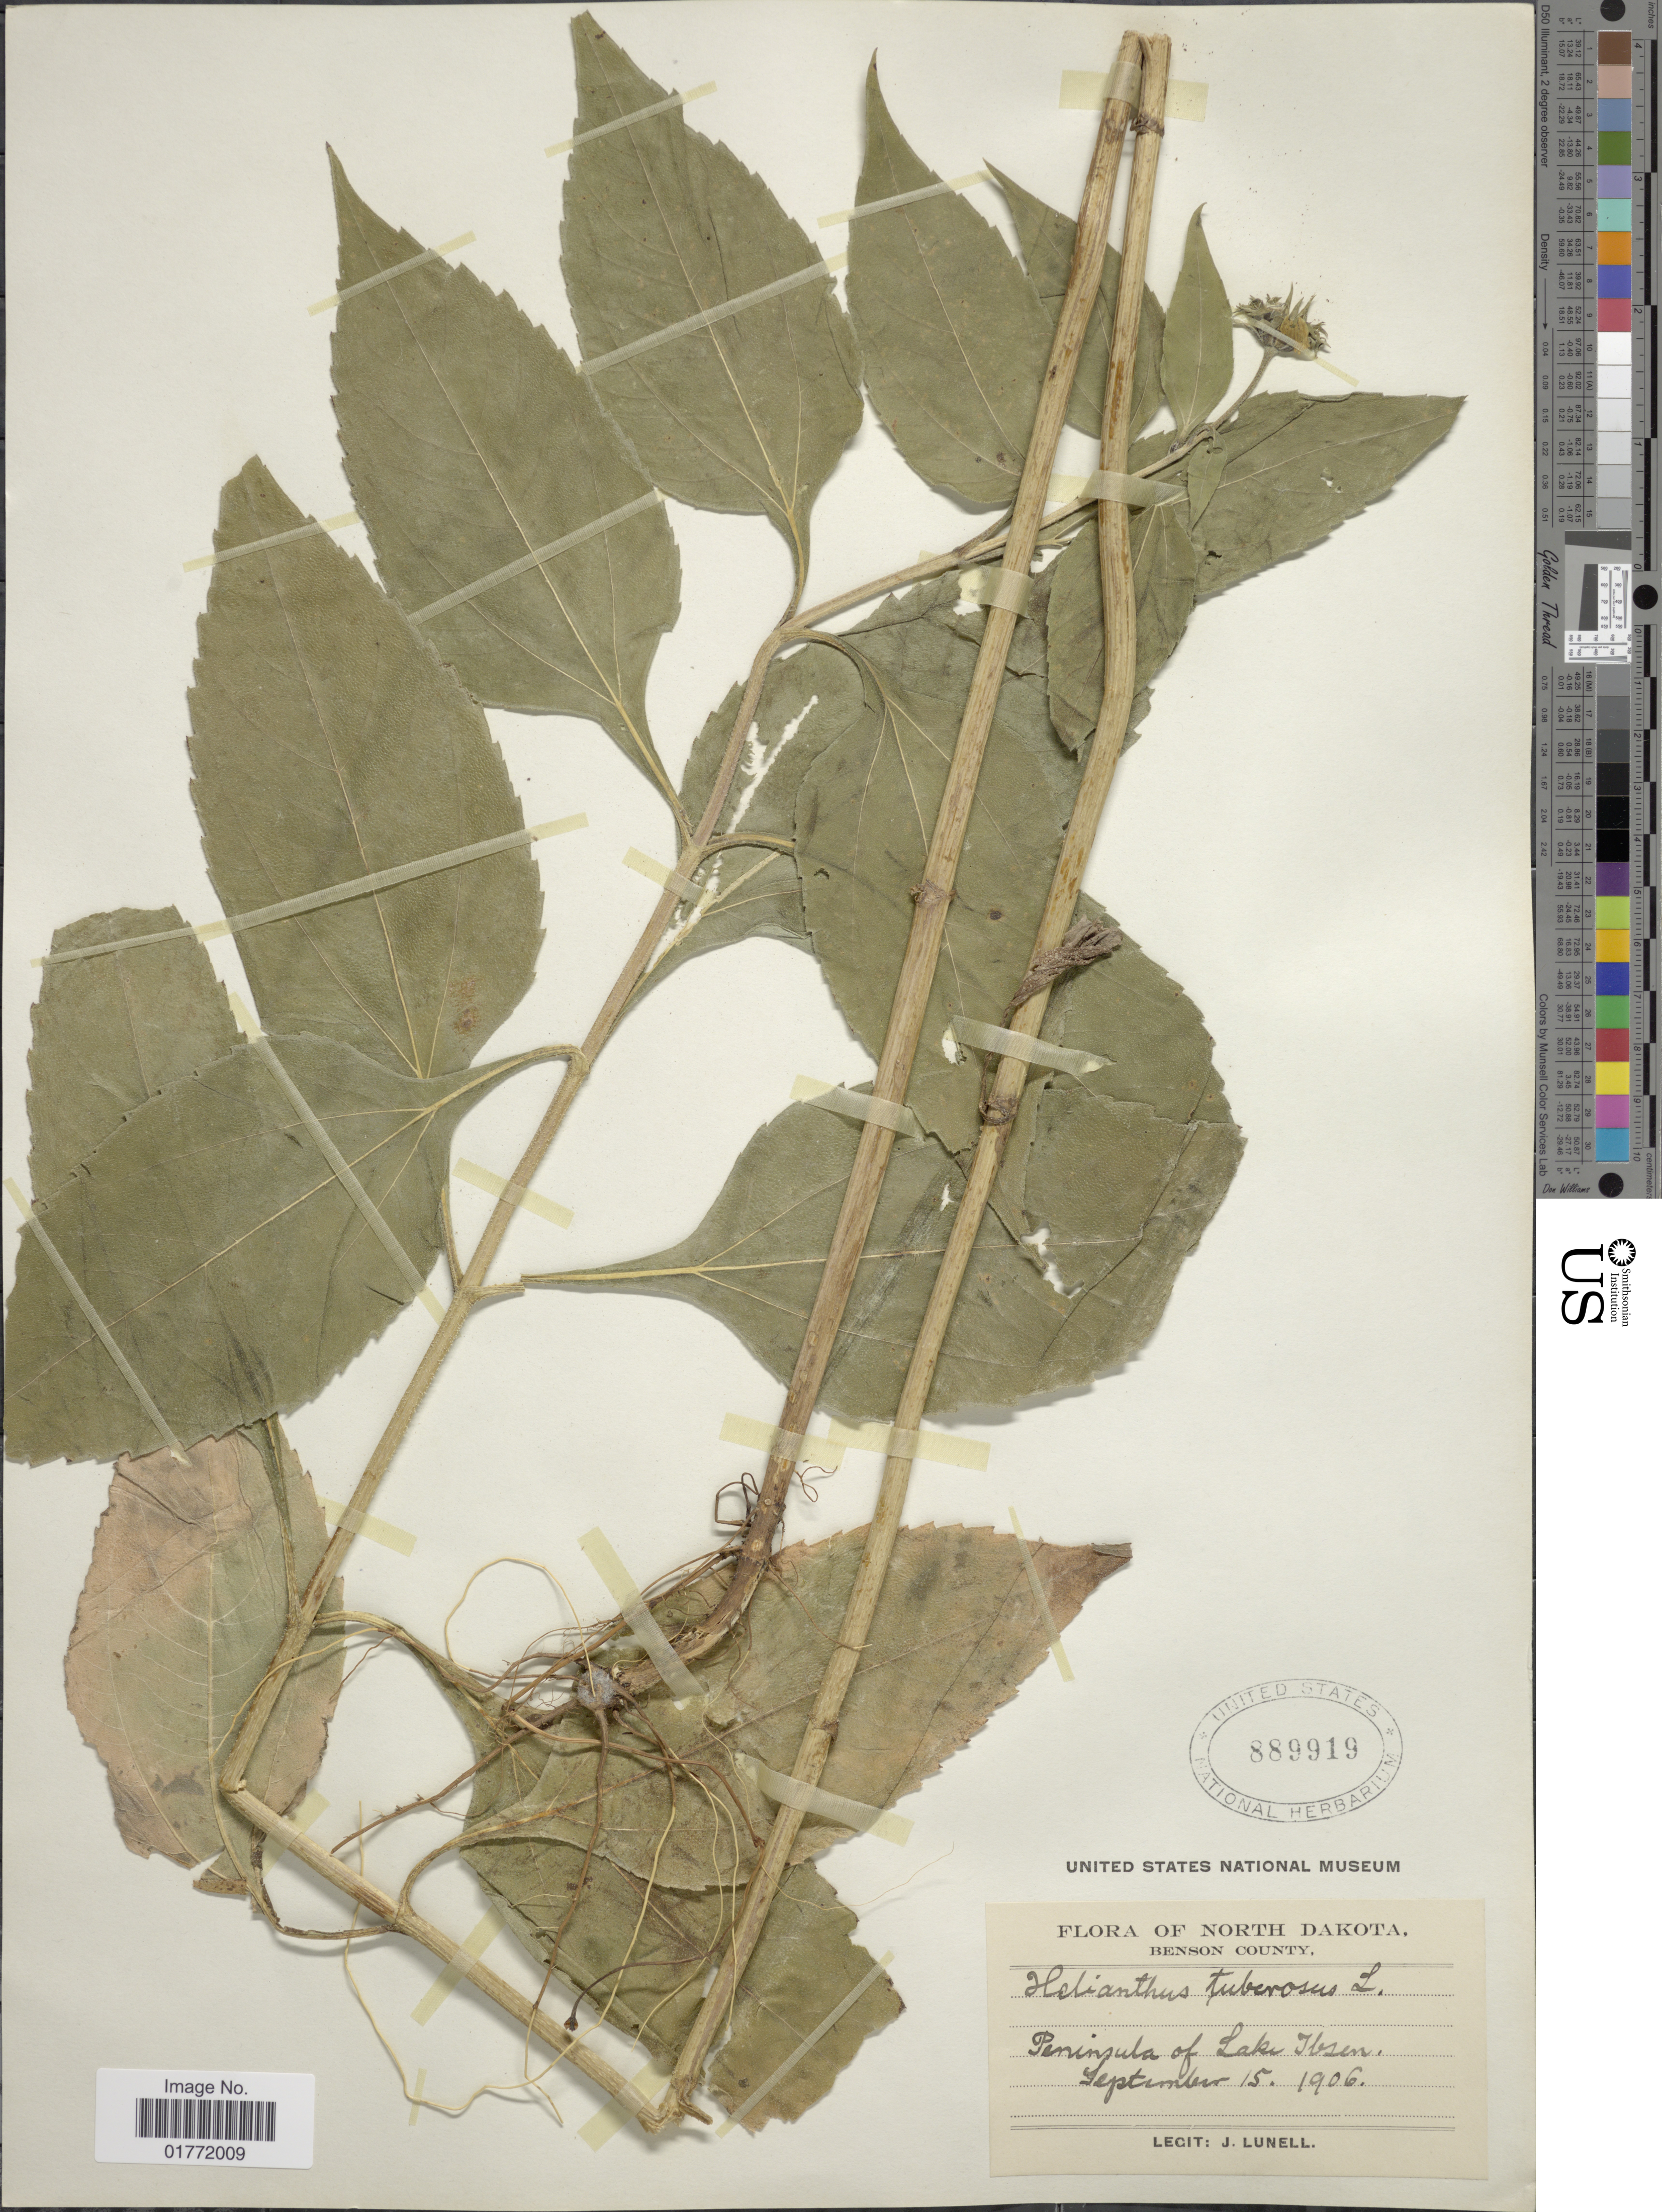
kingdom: Plantae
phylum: Tracheophyta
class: Magnoliopsida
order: Asterales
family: Asteraceae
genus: Helianthus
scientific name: Helianthus tuberosus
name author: L.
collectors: J. Lunell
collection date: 1906-09-15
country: United States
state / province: North Dakota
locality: North of Dakota. Benson County. Peninsula of lake Ibson.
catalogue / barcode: US 889919